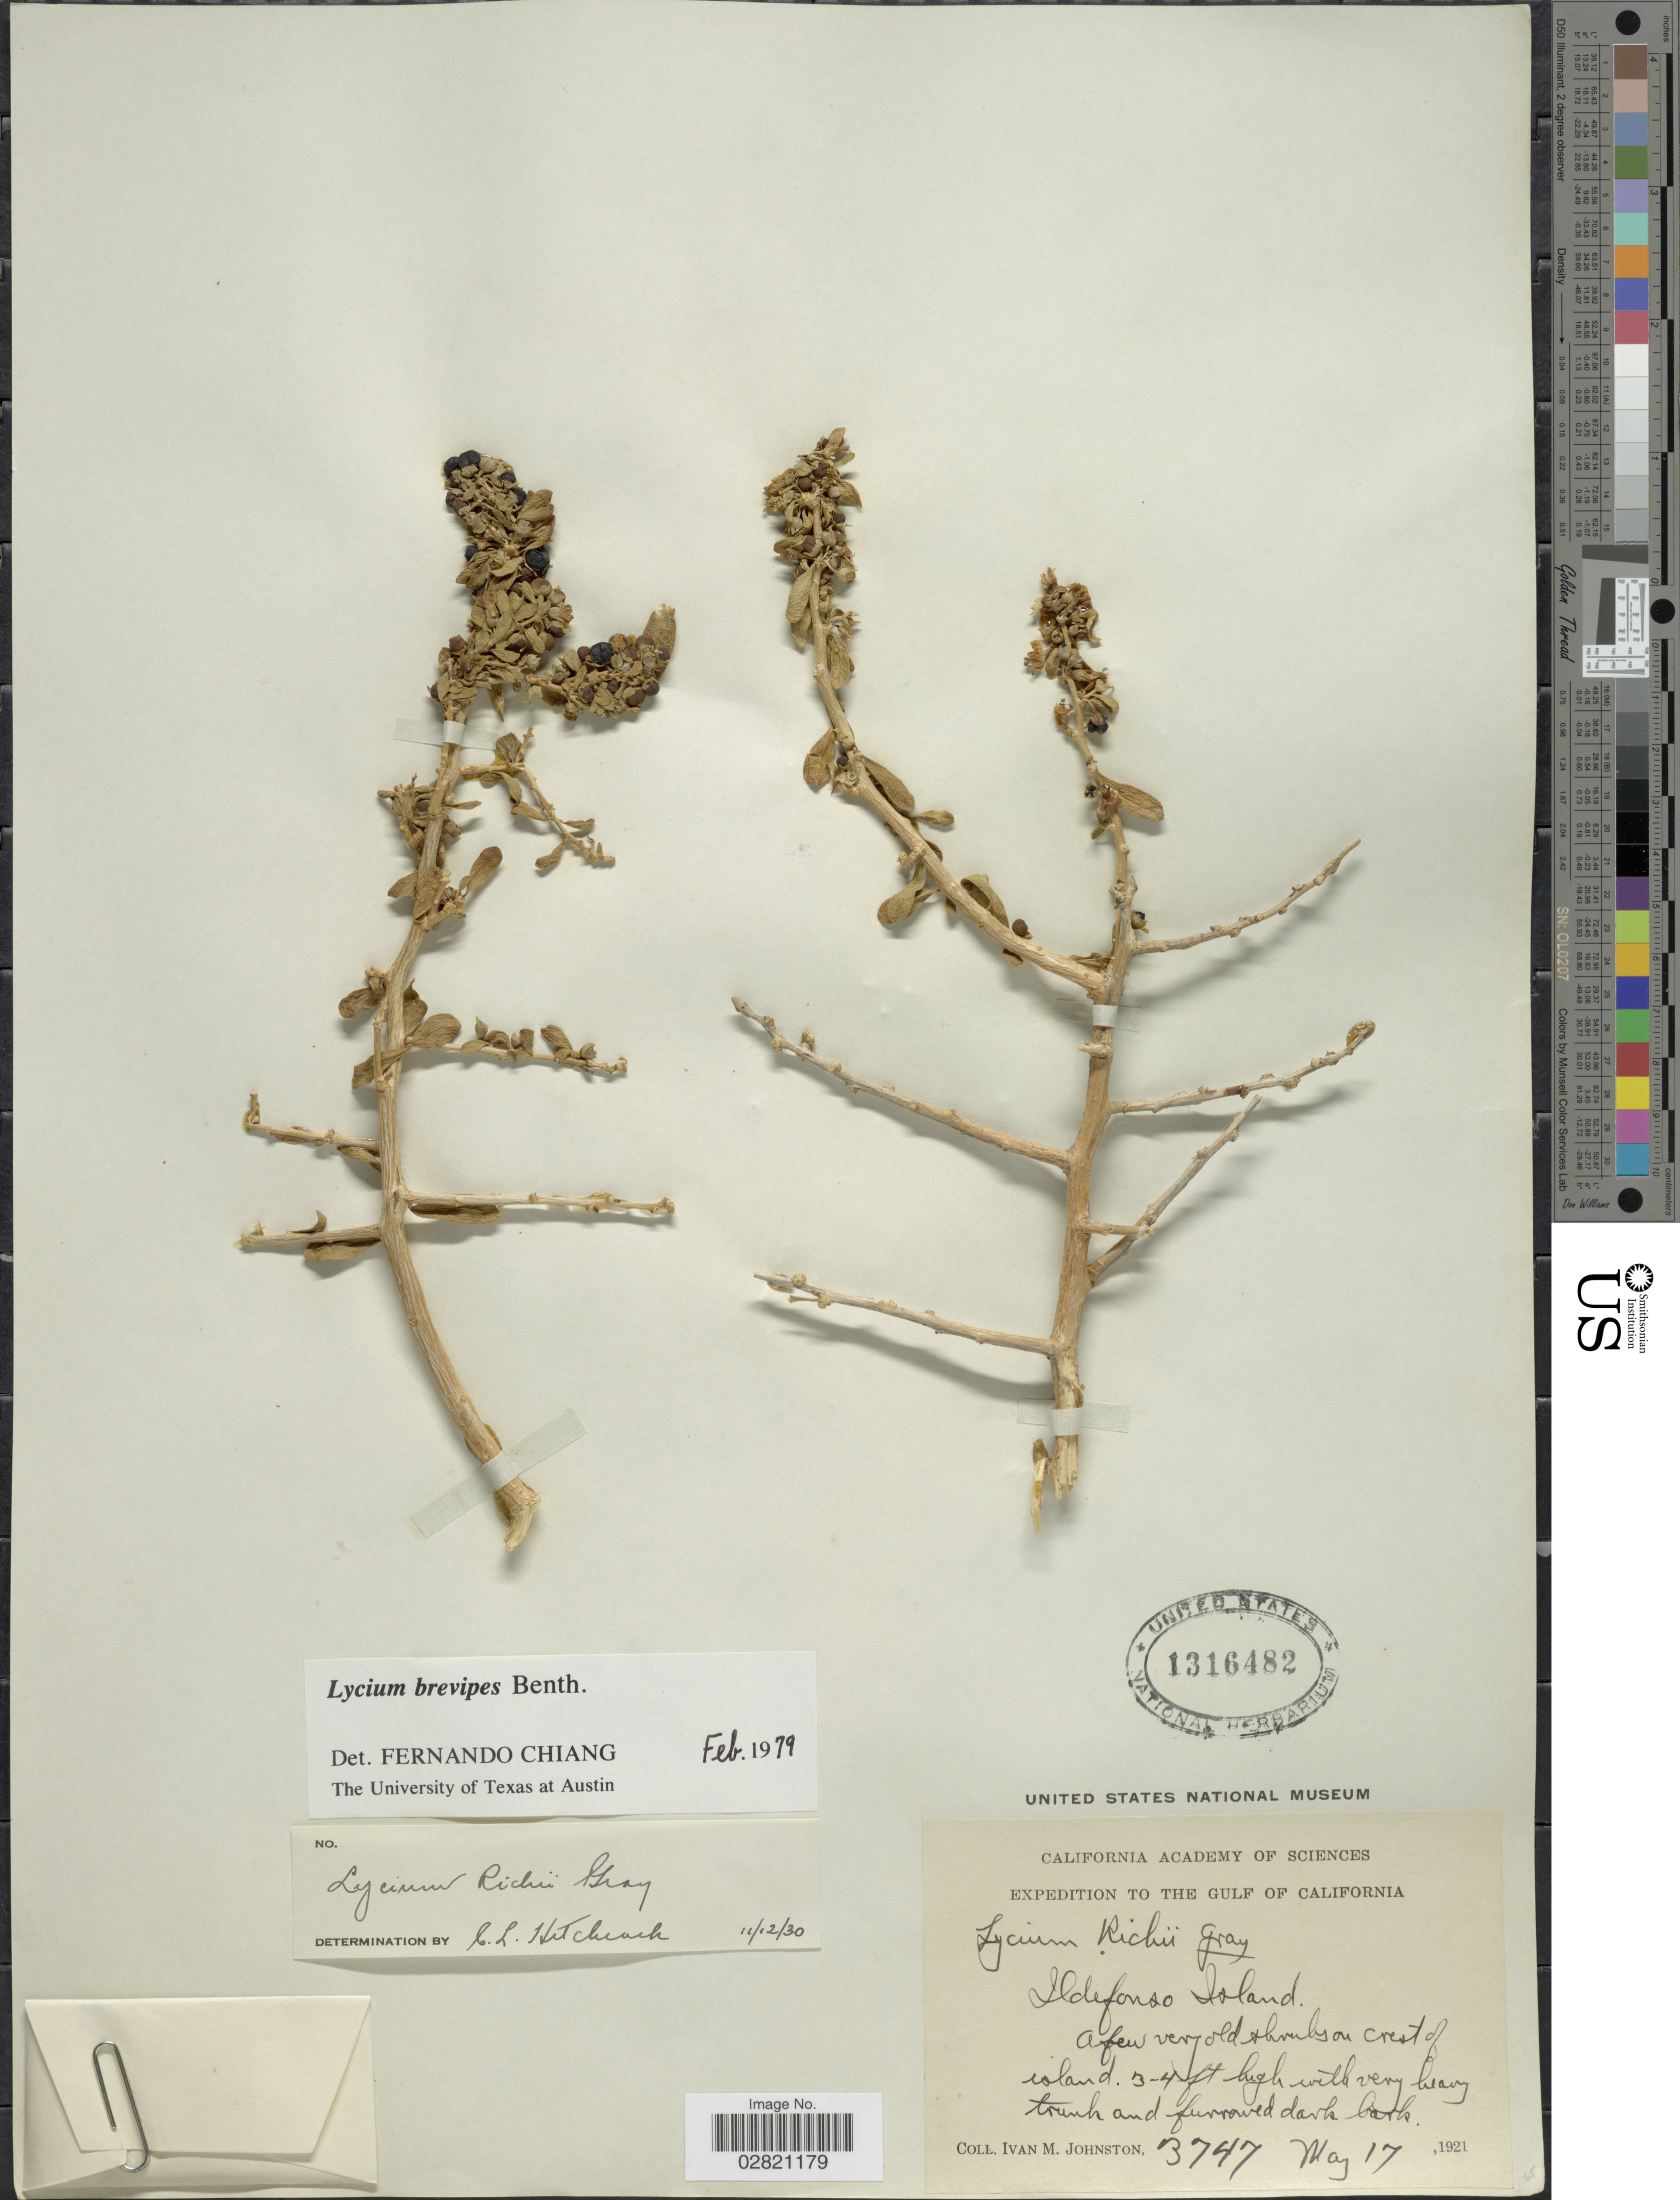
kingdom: Plantae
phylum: Tracheophyta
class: Magnoliopsida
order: Solanales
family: Solanaceae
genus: Lycium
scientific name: Lycium brevipes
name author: Benth.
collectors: I.M. Johnston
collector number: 3747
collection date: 1921-05-17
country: Mexico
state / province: Baja California Sur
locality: The Gulf of California, Ildefonso Island.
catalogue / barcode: US 1316482